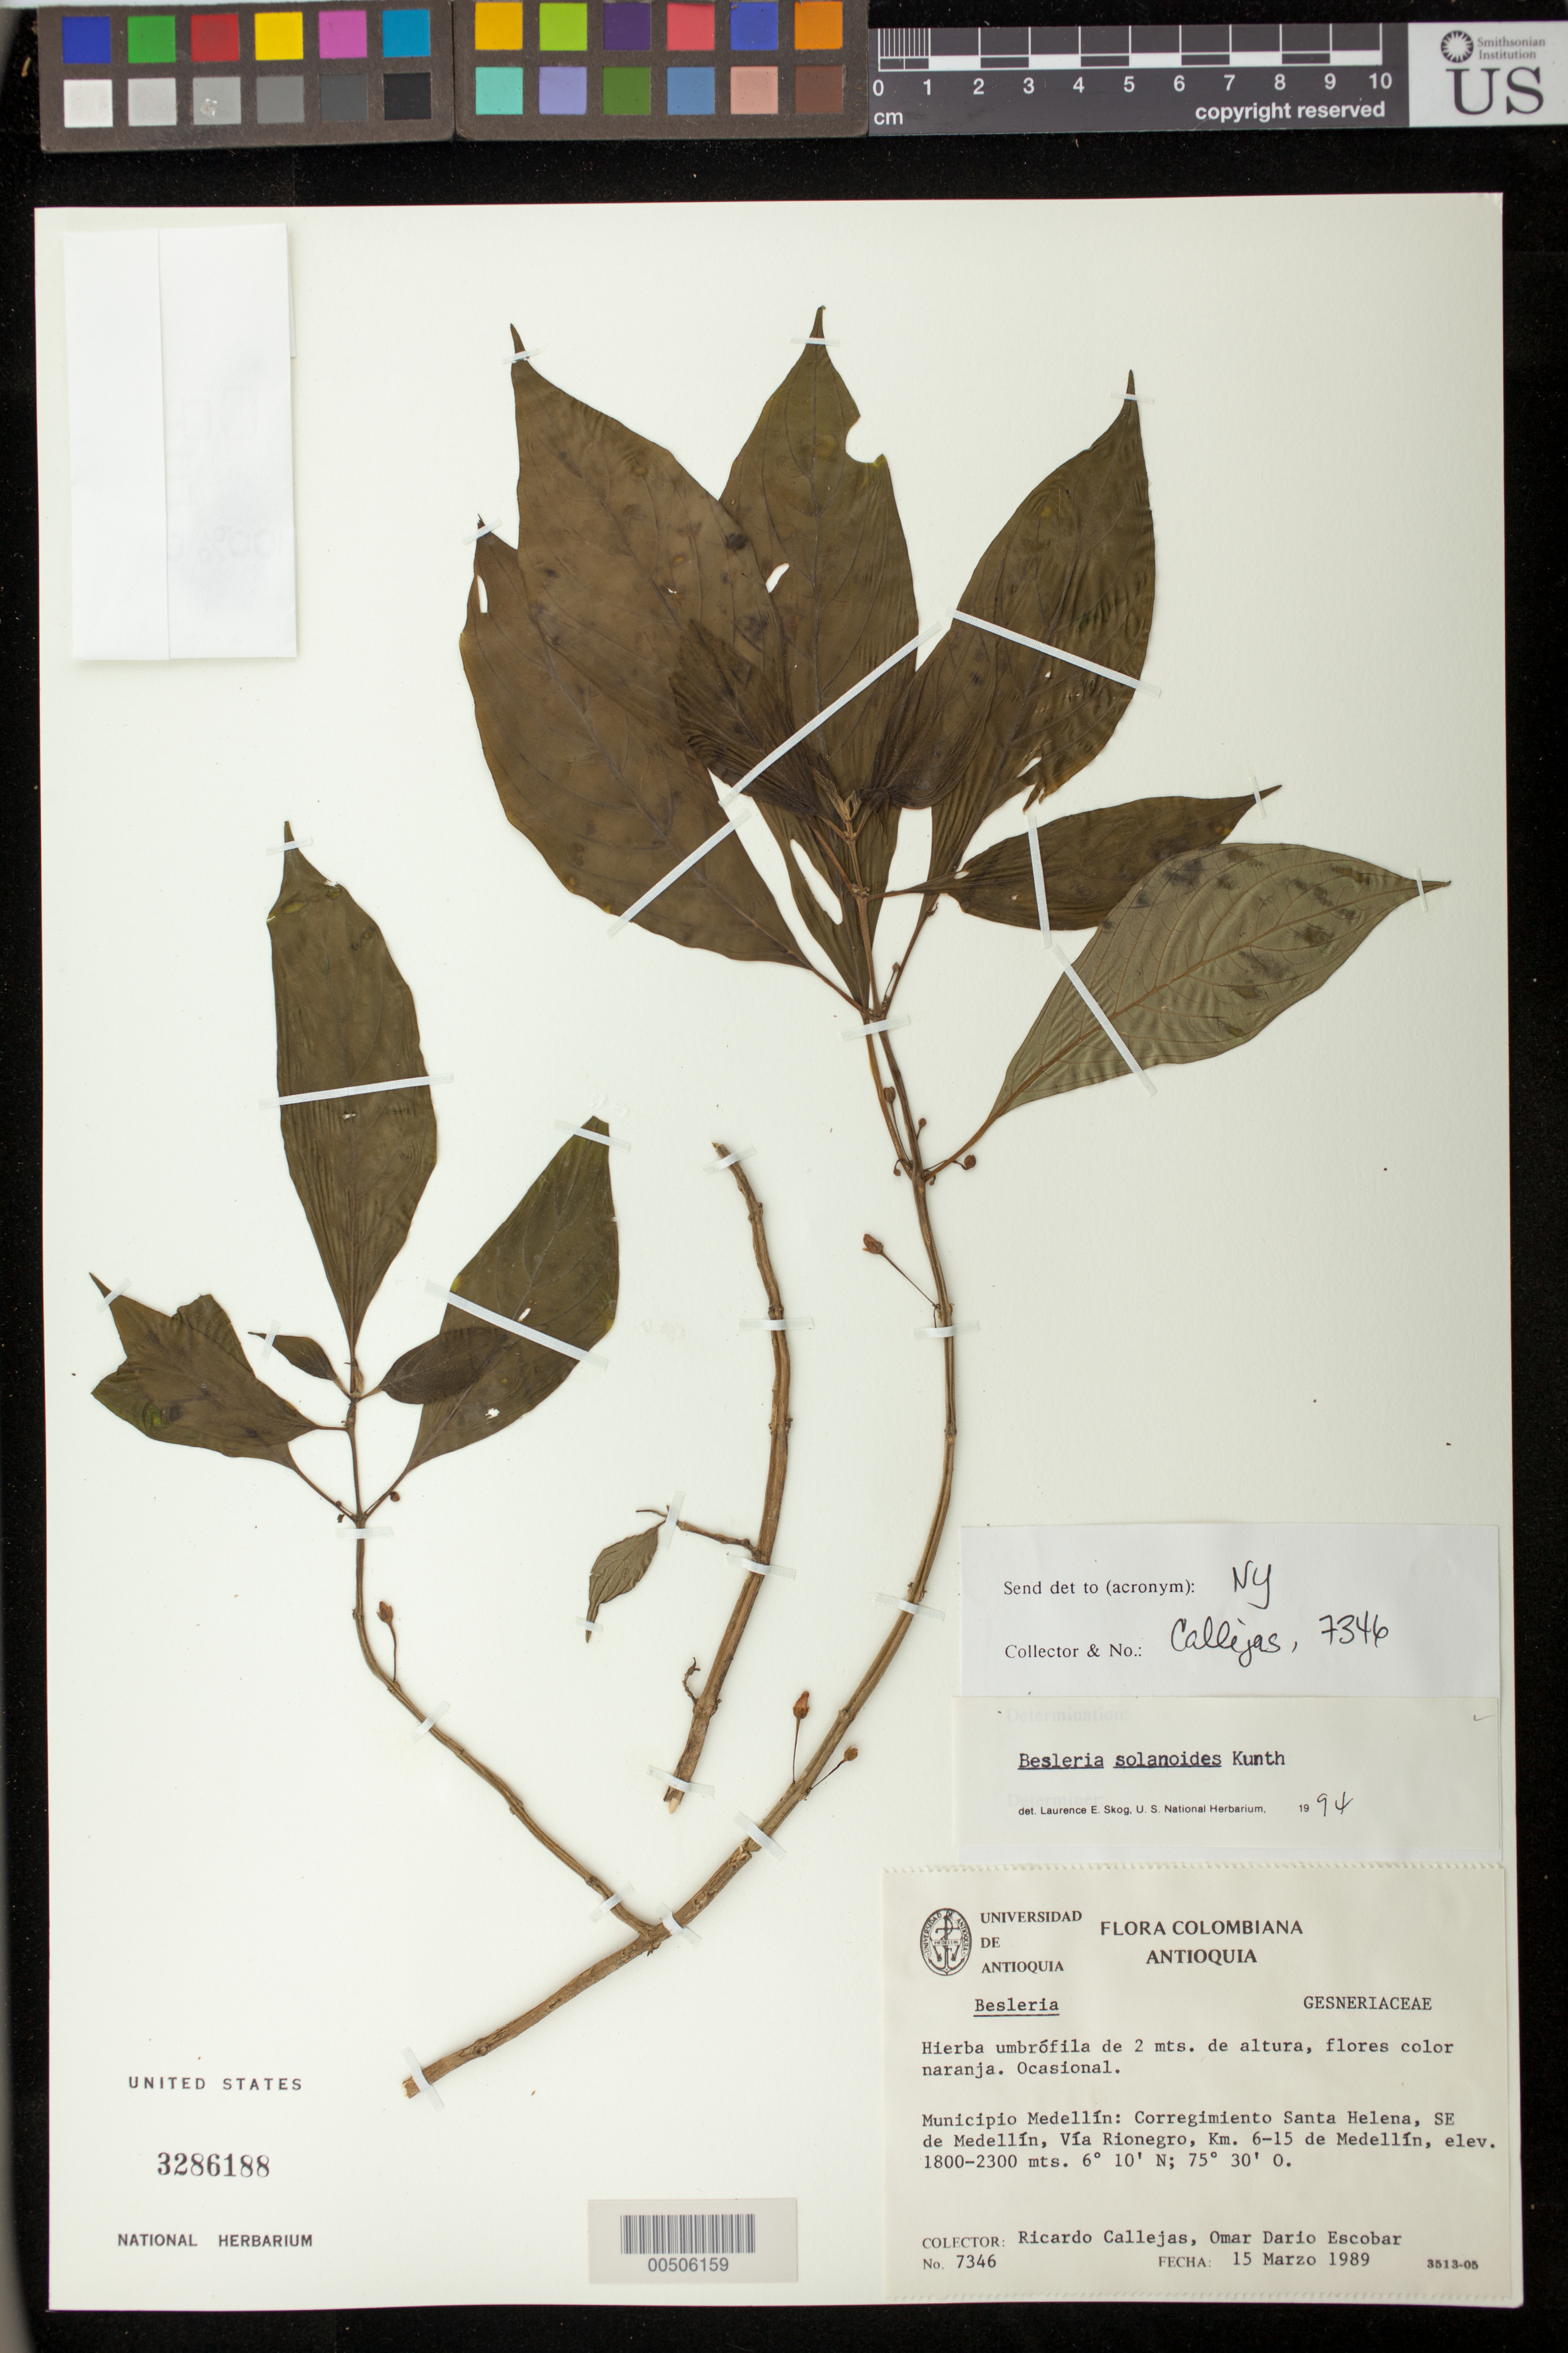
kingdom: Plantae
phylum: Tracheophyta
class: Magnoliopsida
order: Lamiales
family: Gesneriaceae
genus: Besleria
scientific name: Besleria solanoides var. solanoides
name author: Kunth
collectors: R. Callejas & O. D. Escobar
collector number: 7346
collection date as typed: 15 Mar 1989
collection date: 1989-03-15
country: Colombia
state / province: Antioquia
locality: Medellin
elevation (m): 1800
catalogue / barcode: US 3286188